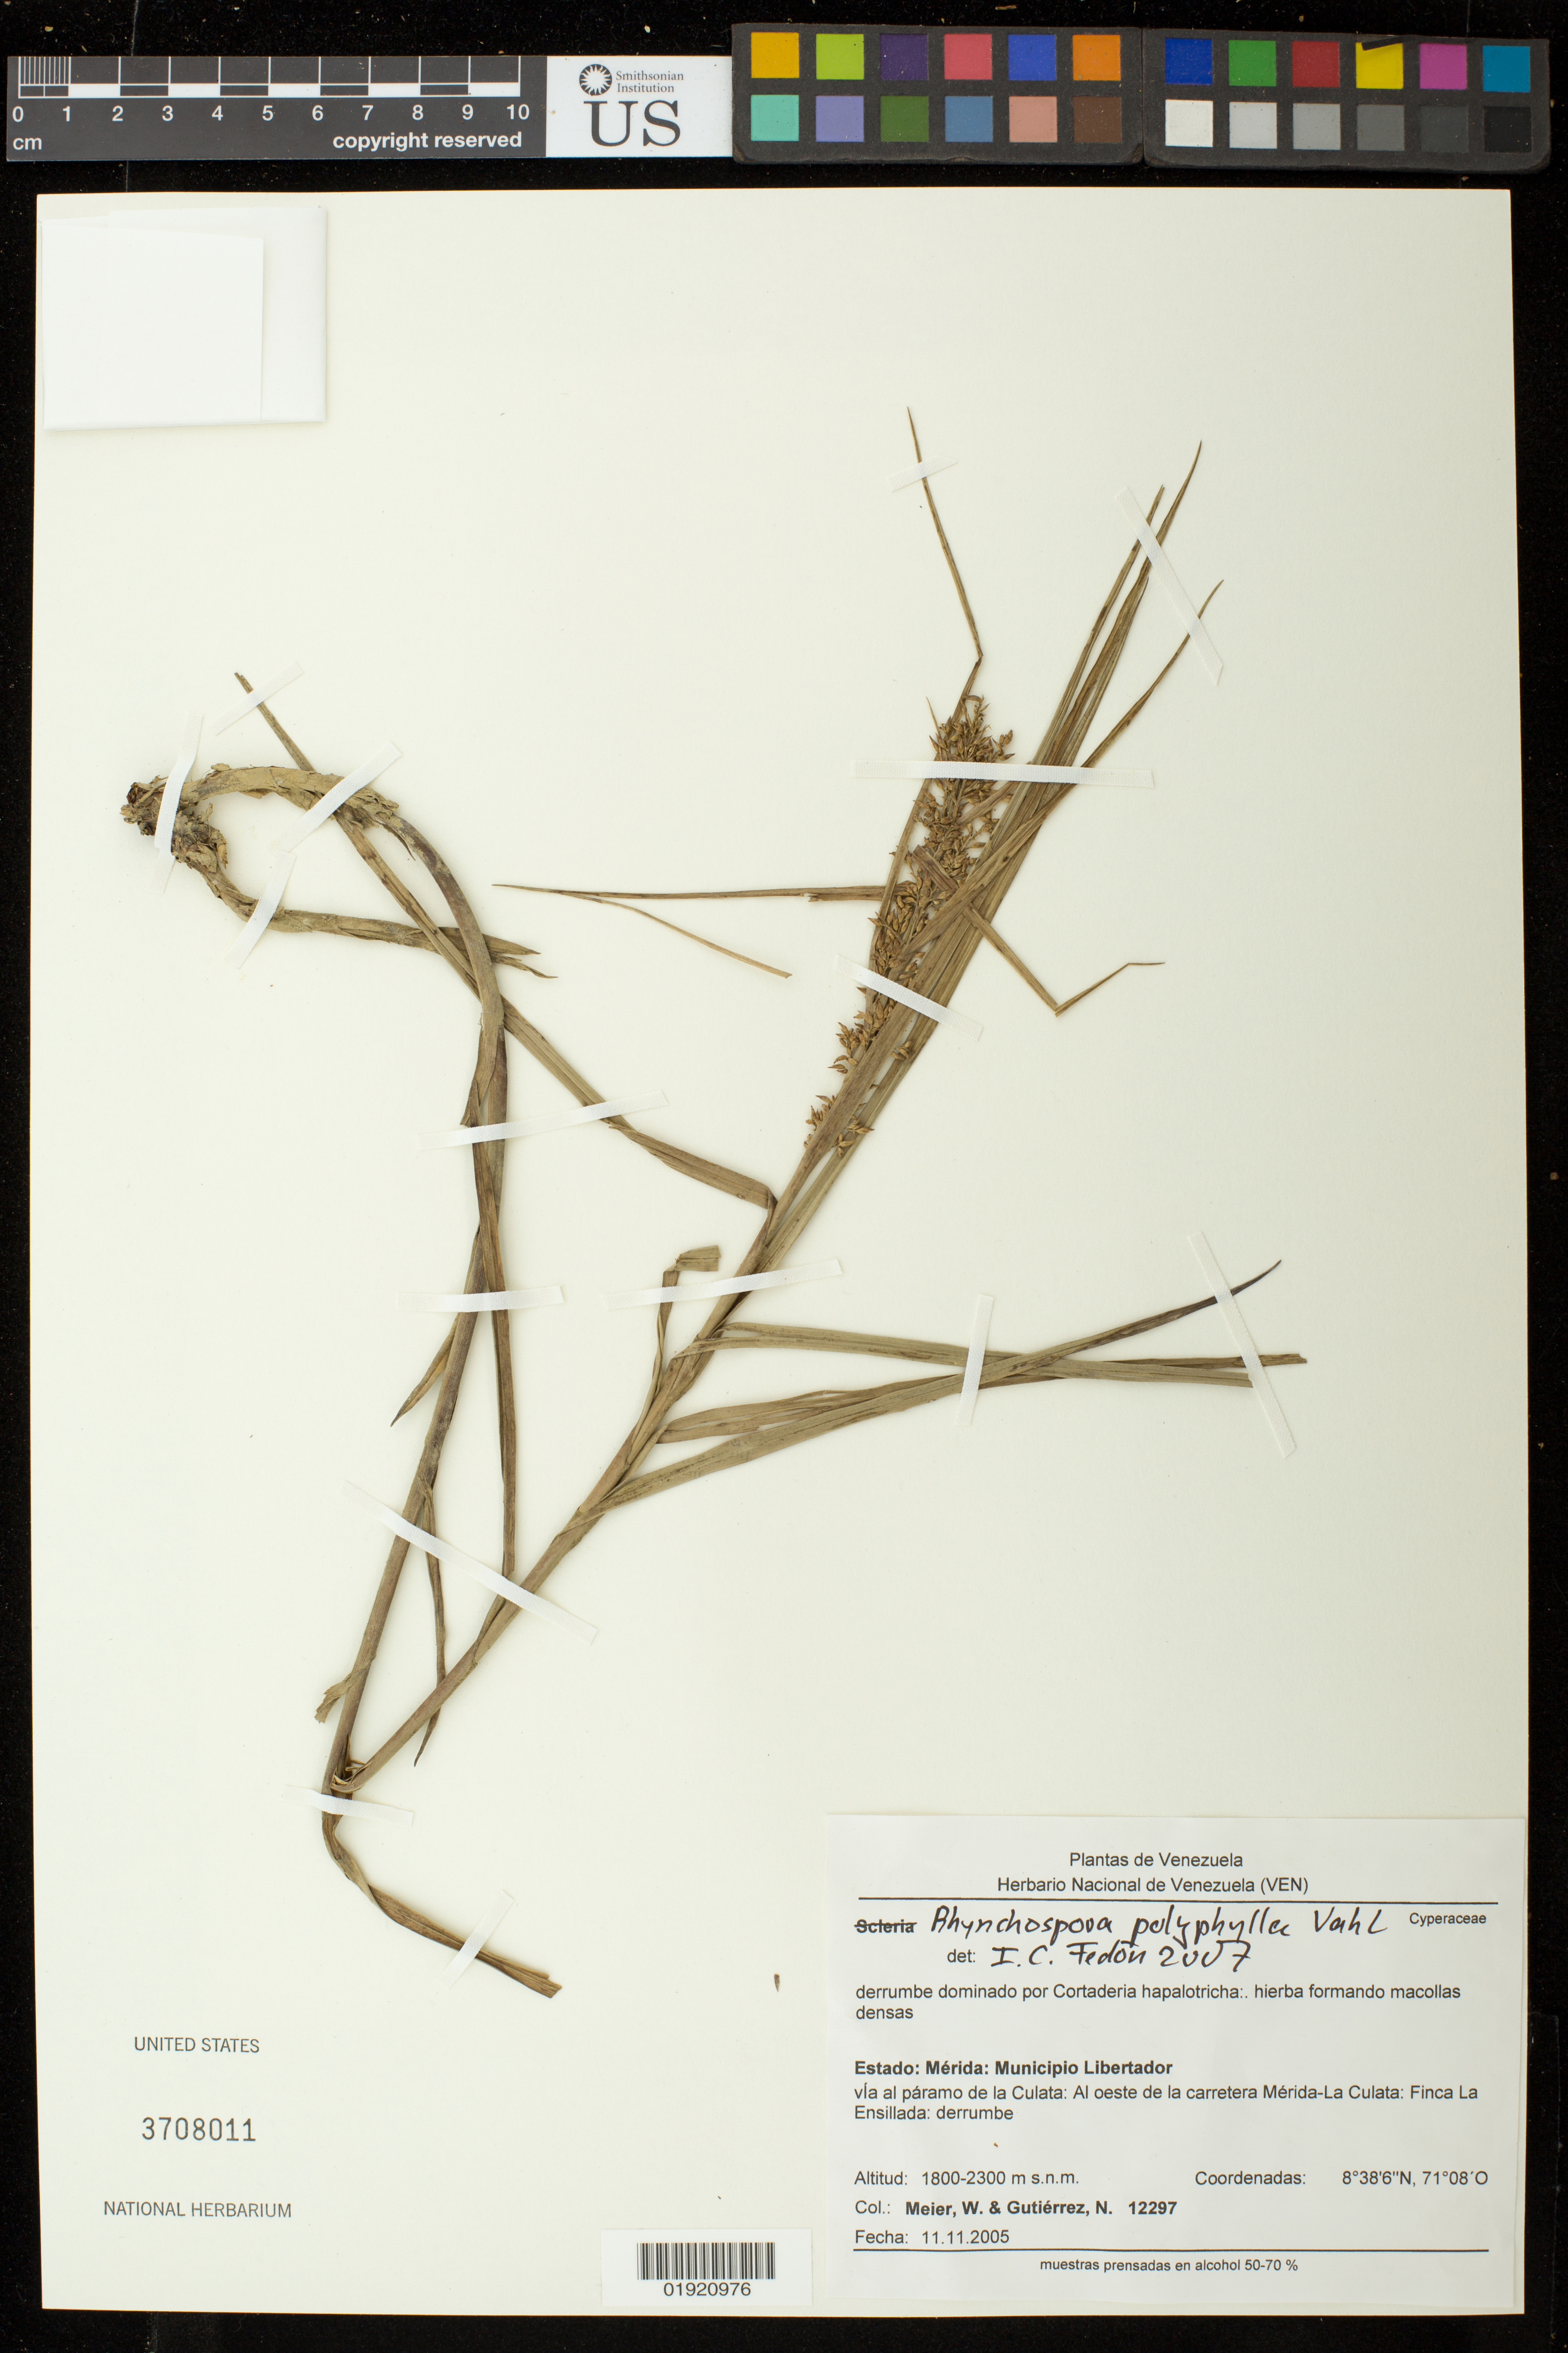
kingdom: Plantae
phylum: Tracheophyta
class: Liliopsida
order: Poales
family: Cyperaceae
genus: Rhynchospora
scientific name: Rhynchospora polyphylla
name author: (Vahl) Vahl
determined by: Fedon, I. C.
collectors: W. Meier & N. Gutierrez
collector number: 12297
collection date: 2005-11-11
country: Venezuela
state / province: Mérida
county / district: Libertador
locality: Estado: Merida: Municipio Libertador. via al paramo de la Culata: Al oeste de la carretera Merida-La Culata: Finca La Ensillada: derrumbe.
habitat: Derrumbe dominado por Cortaderia hapalotricha.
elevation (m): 1800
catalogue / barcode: US 3708011